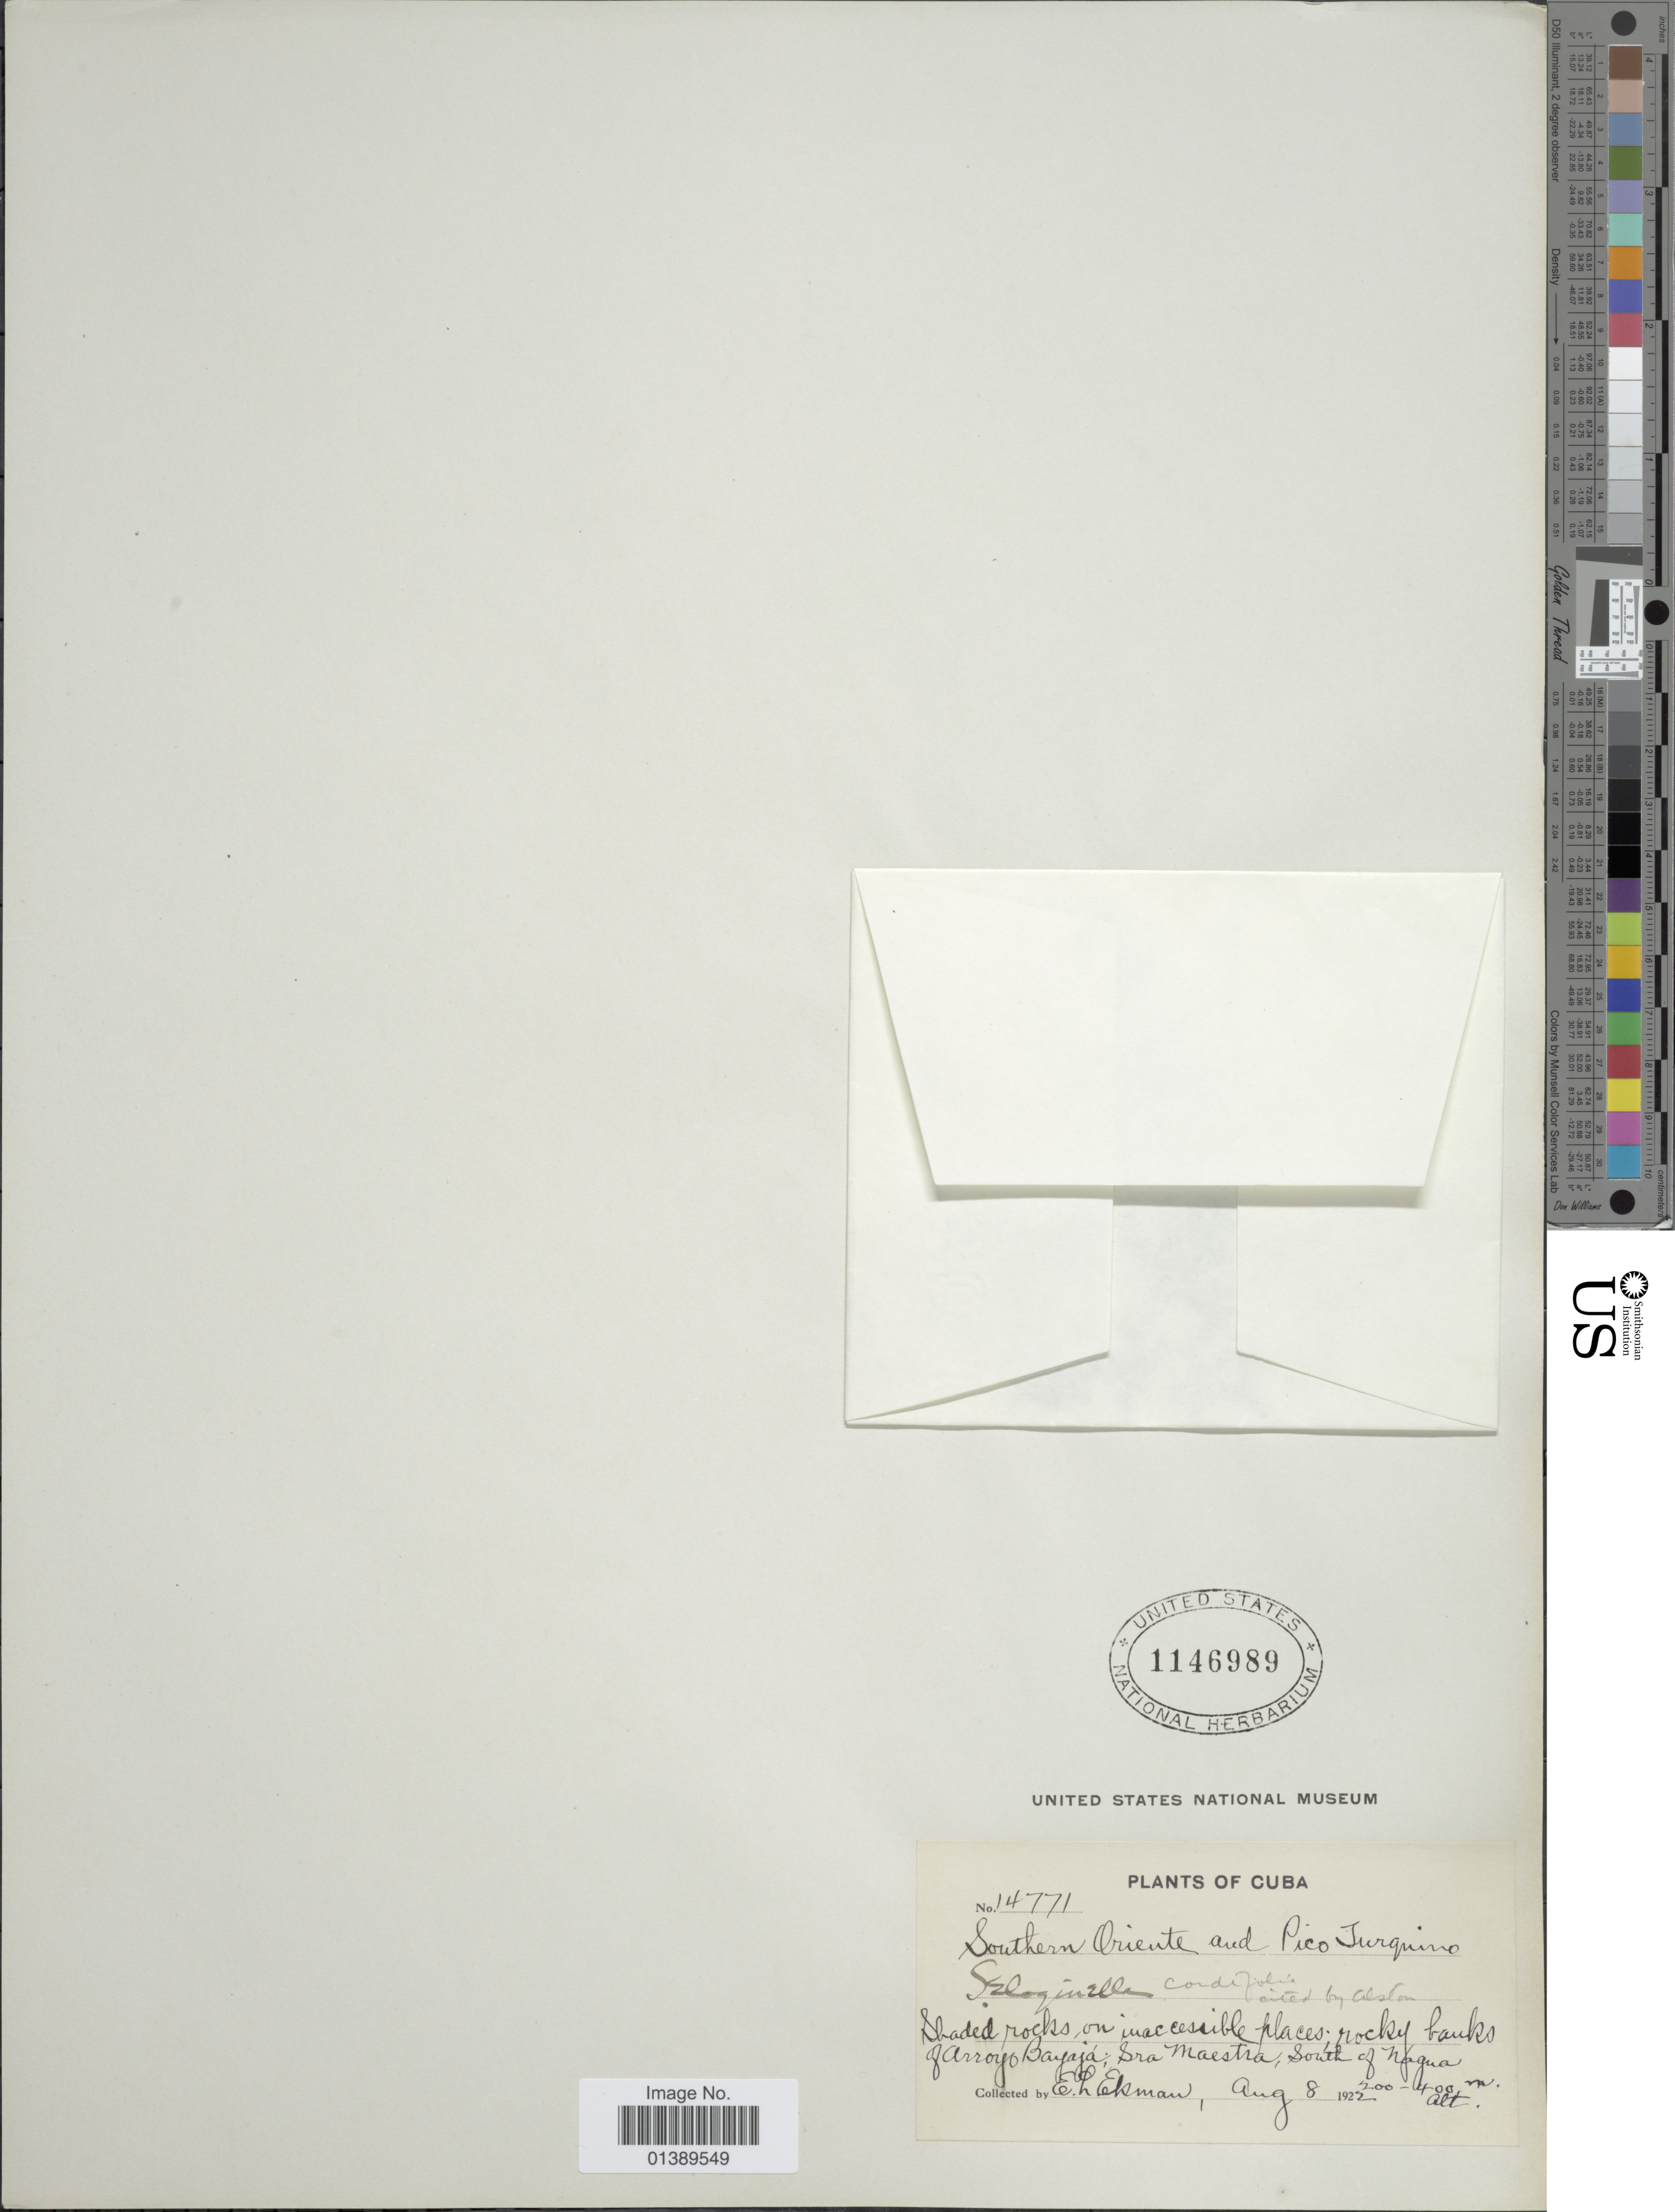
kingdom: Plantae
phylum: Tracheophyta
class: Lycopodiopsida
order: Selaginellales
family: Selaginellaceae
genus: Selaginella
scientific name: Selaginella cordifolia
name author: (Desv. ex Poir.) Spring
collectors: E. Elsman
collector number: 14771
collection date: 1922-08-08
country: Cuba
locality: Of Arroyo Bayaja Sra Maestra, South of nagua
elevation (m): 200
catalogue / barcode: US 1146989